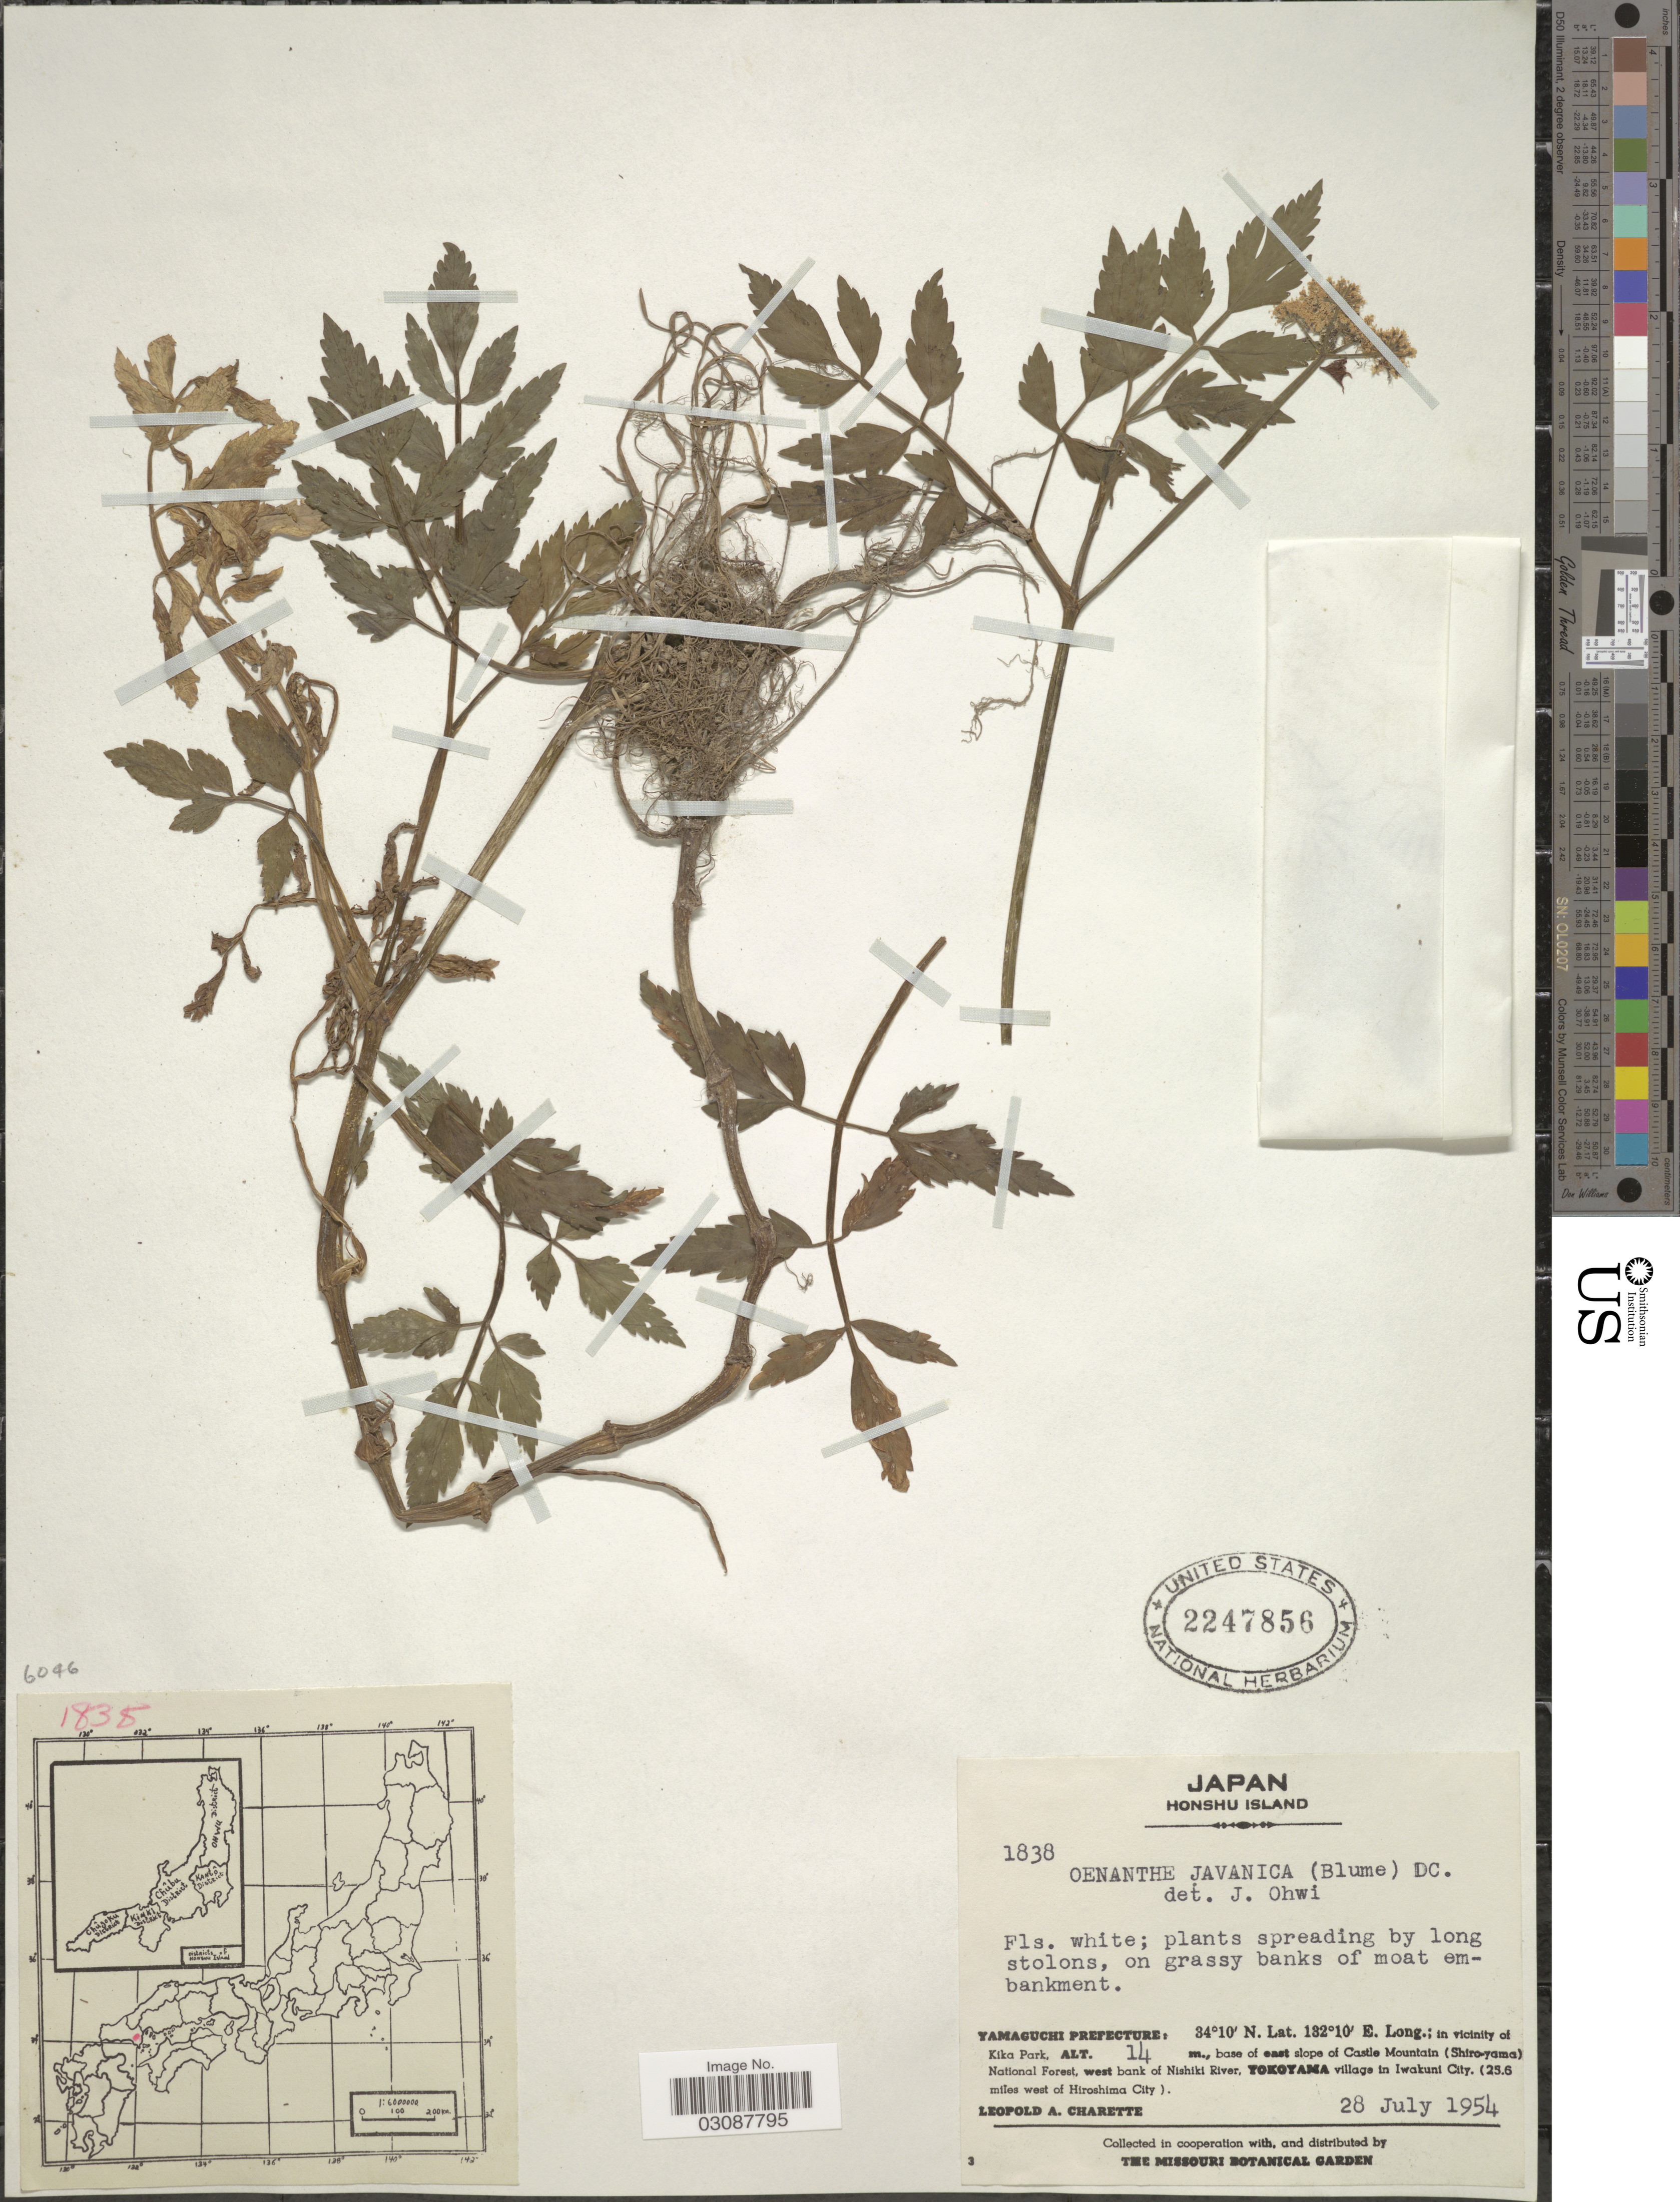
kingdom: Plantae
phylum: Tracheophyta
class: Magnoliopsida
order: Apiales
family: Apiaceae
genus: Oenanthe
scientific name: Oenanthe javanica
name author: (Blume) DC.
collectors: L. A. Charette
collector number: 1838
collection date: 1954-07-28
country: Japan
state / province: Yamaguti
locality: Yamaguchi Prefecture: in vicinity of Kika Park, base of east slope of Castle Mountain (Shiro-yama) National Forest, west bank of Nishiki River, Tokoyama village to Iwakuni City (25.6 miles west of Hiroshima City).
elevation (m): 14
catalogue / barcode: US 2247856